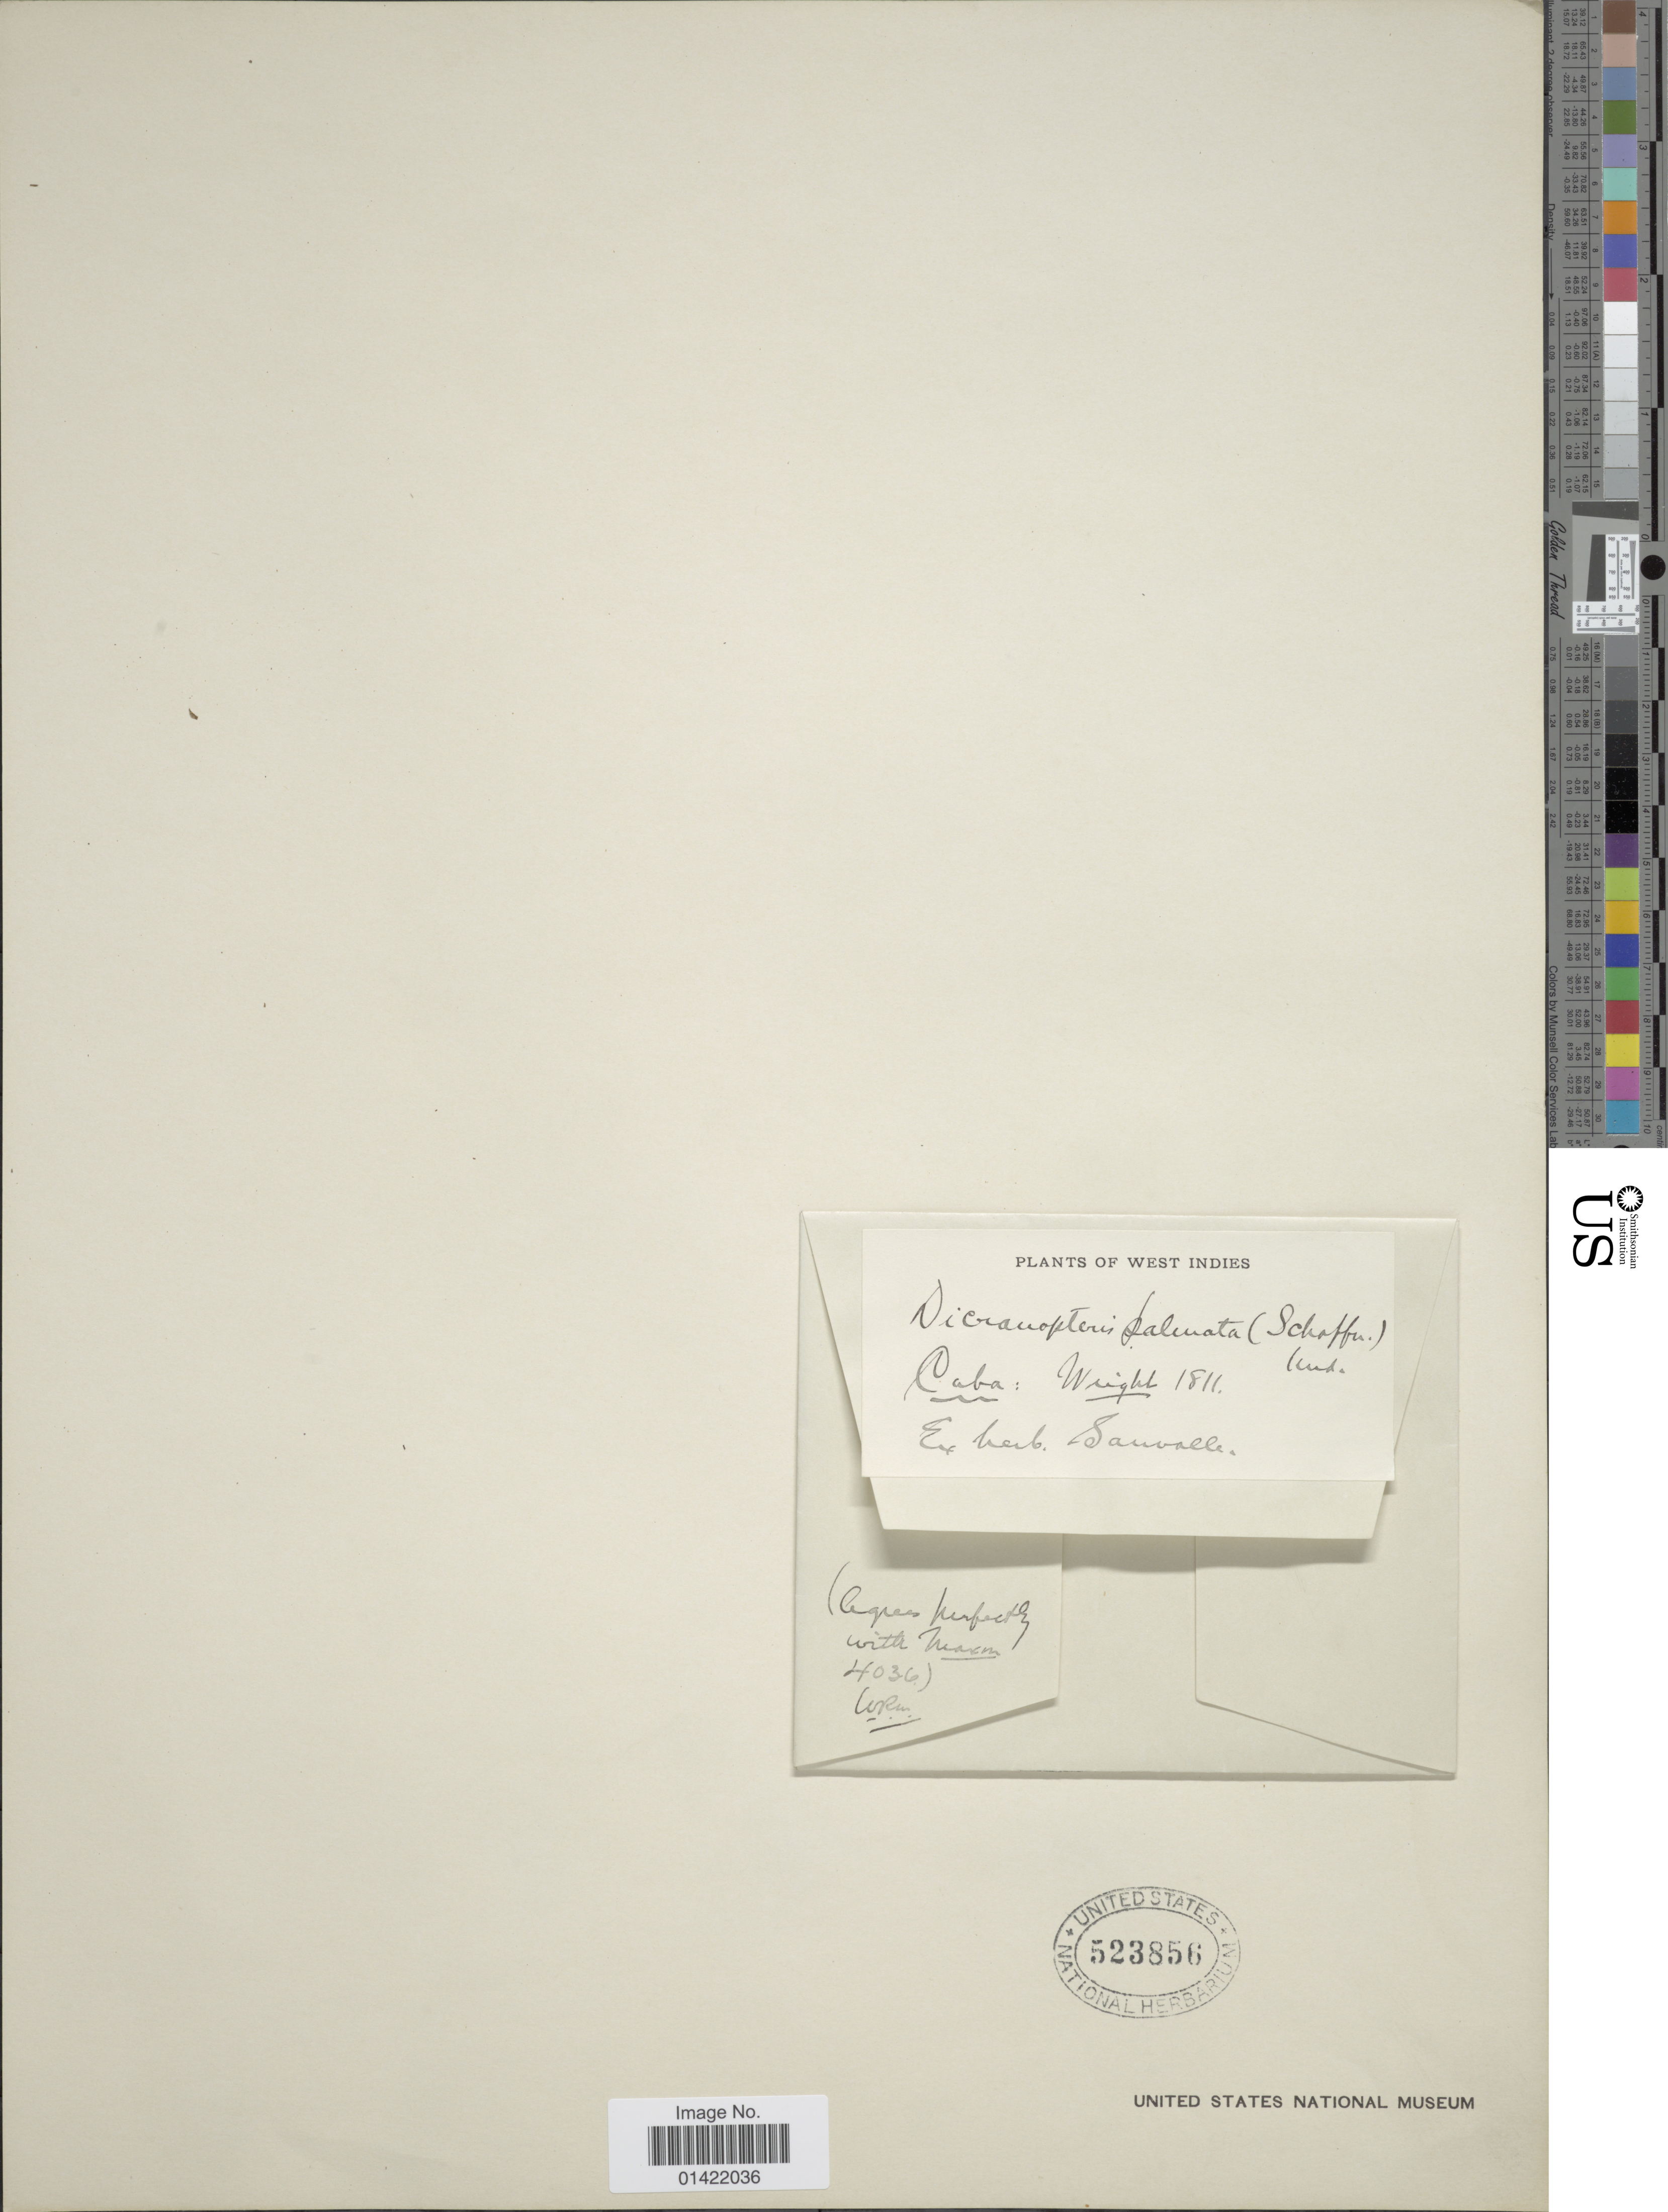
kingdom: Plantae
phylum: Tracheophyta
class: Polypodiopsida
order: Gleicheniales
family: Gleicheniaceae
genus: Sticherus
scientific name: Sticherus furcatus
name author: (L.) Ching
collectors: Wright, --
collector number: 1811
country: Cuba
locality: West Indies.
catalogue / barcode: US 523856